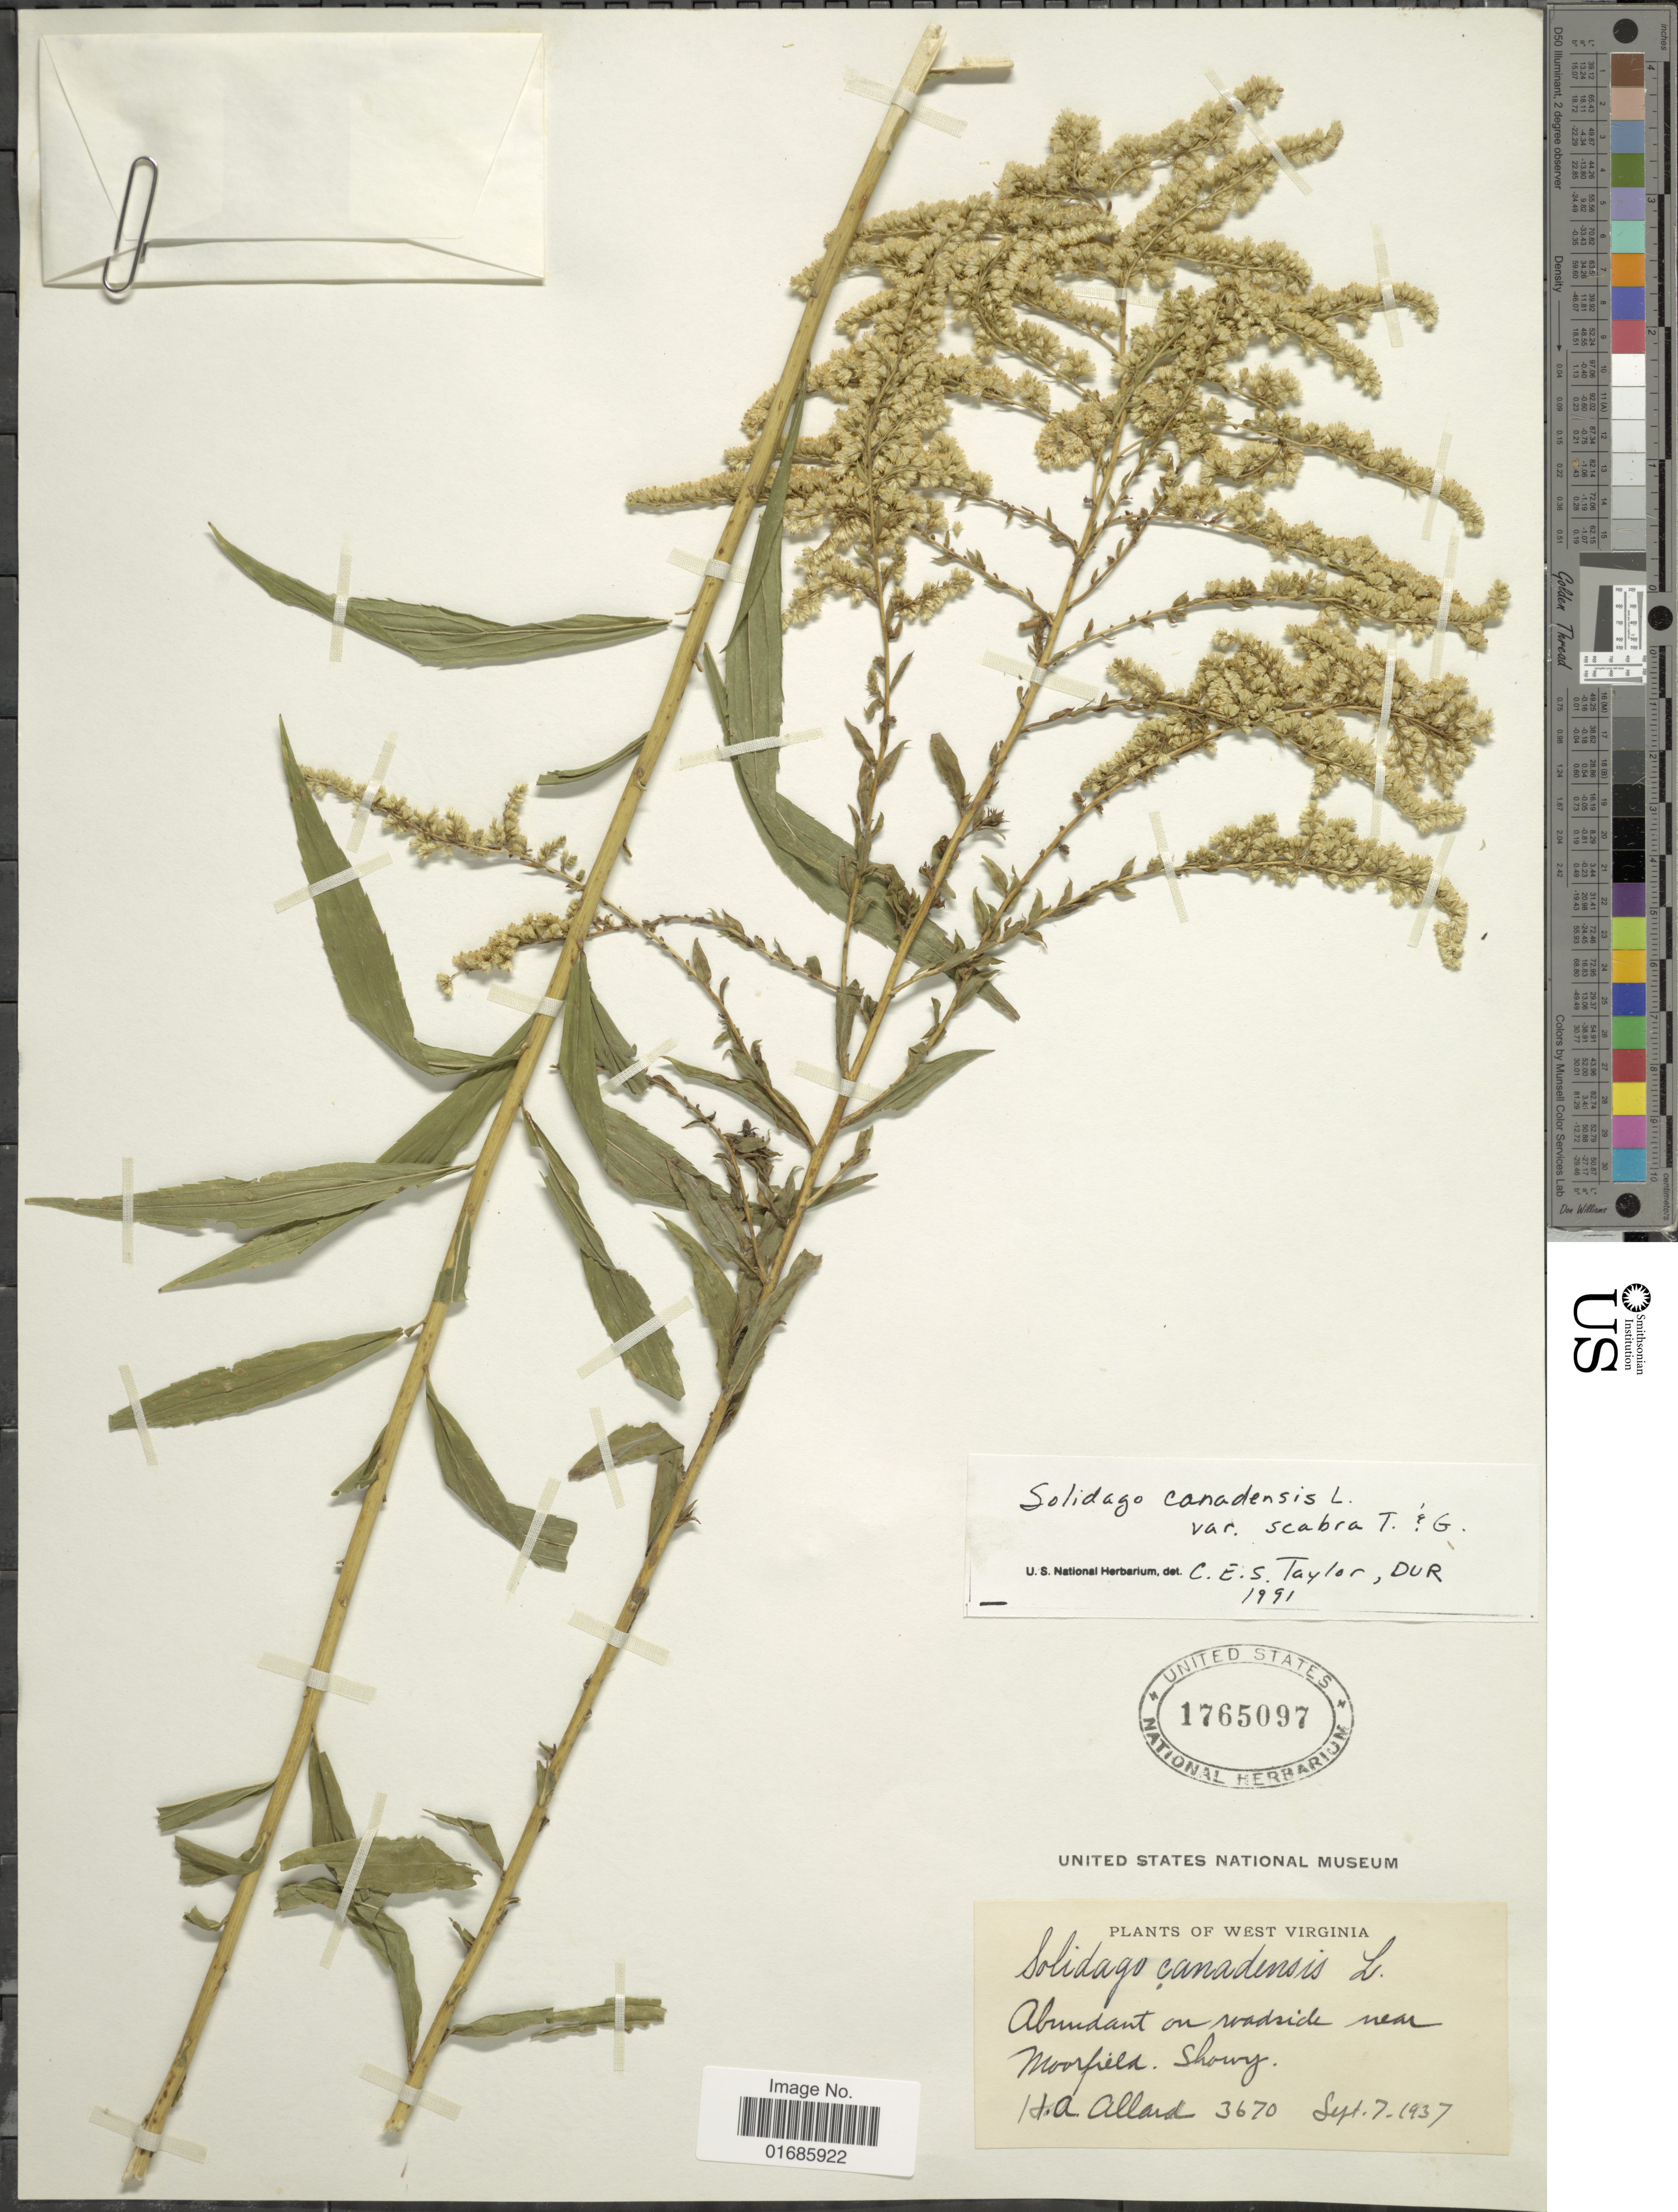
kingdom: Plantae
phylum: Tracheophyta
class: Magnoliopsida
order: Asterales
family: Asteraceae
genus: Solidago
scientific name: Solidago canadensis var. scabra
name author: (Muhl. ex Willd.) Torr. & A. Gray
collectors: H. A. Allard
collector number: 3670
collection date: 1937-09-07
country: United States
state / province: West Virginia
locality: Near Moorfield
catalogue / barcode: US 1765097